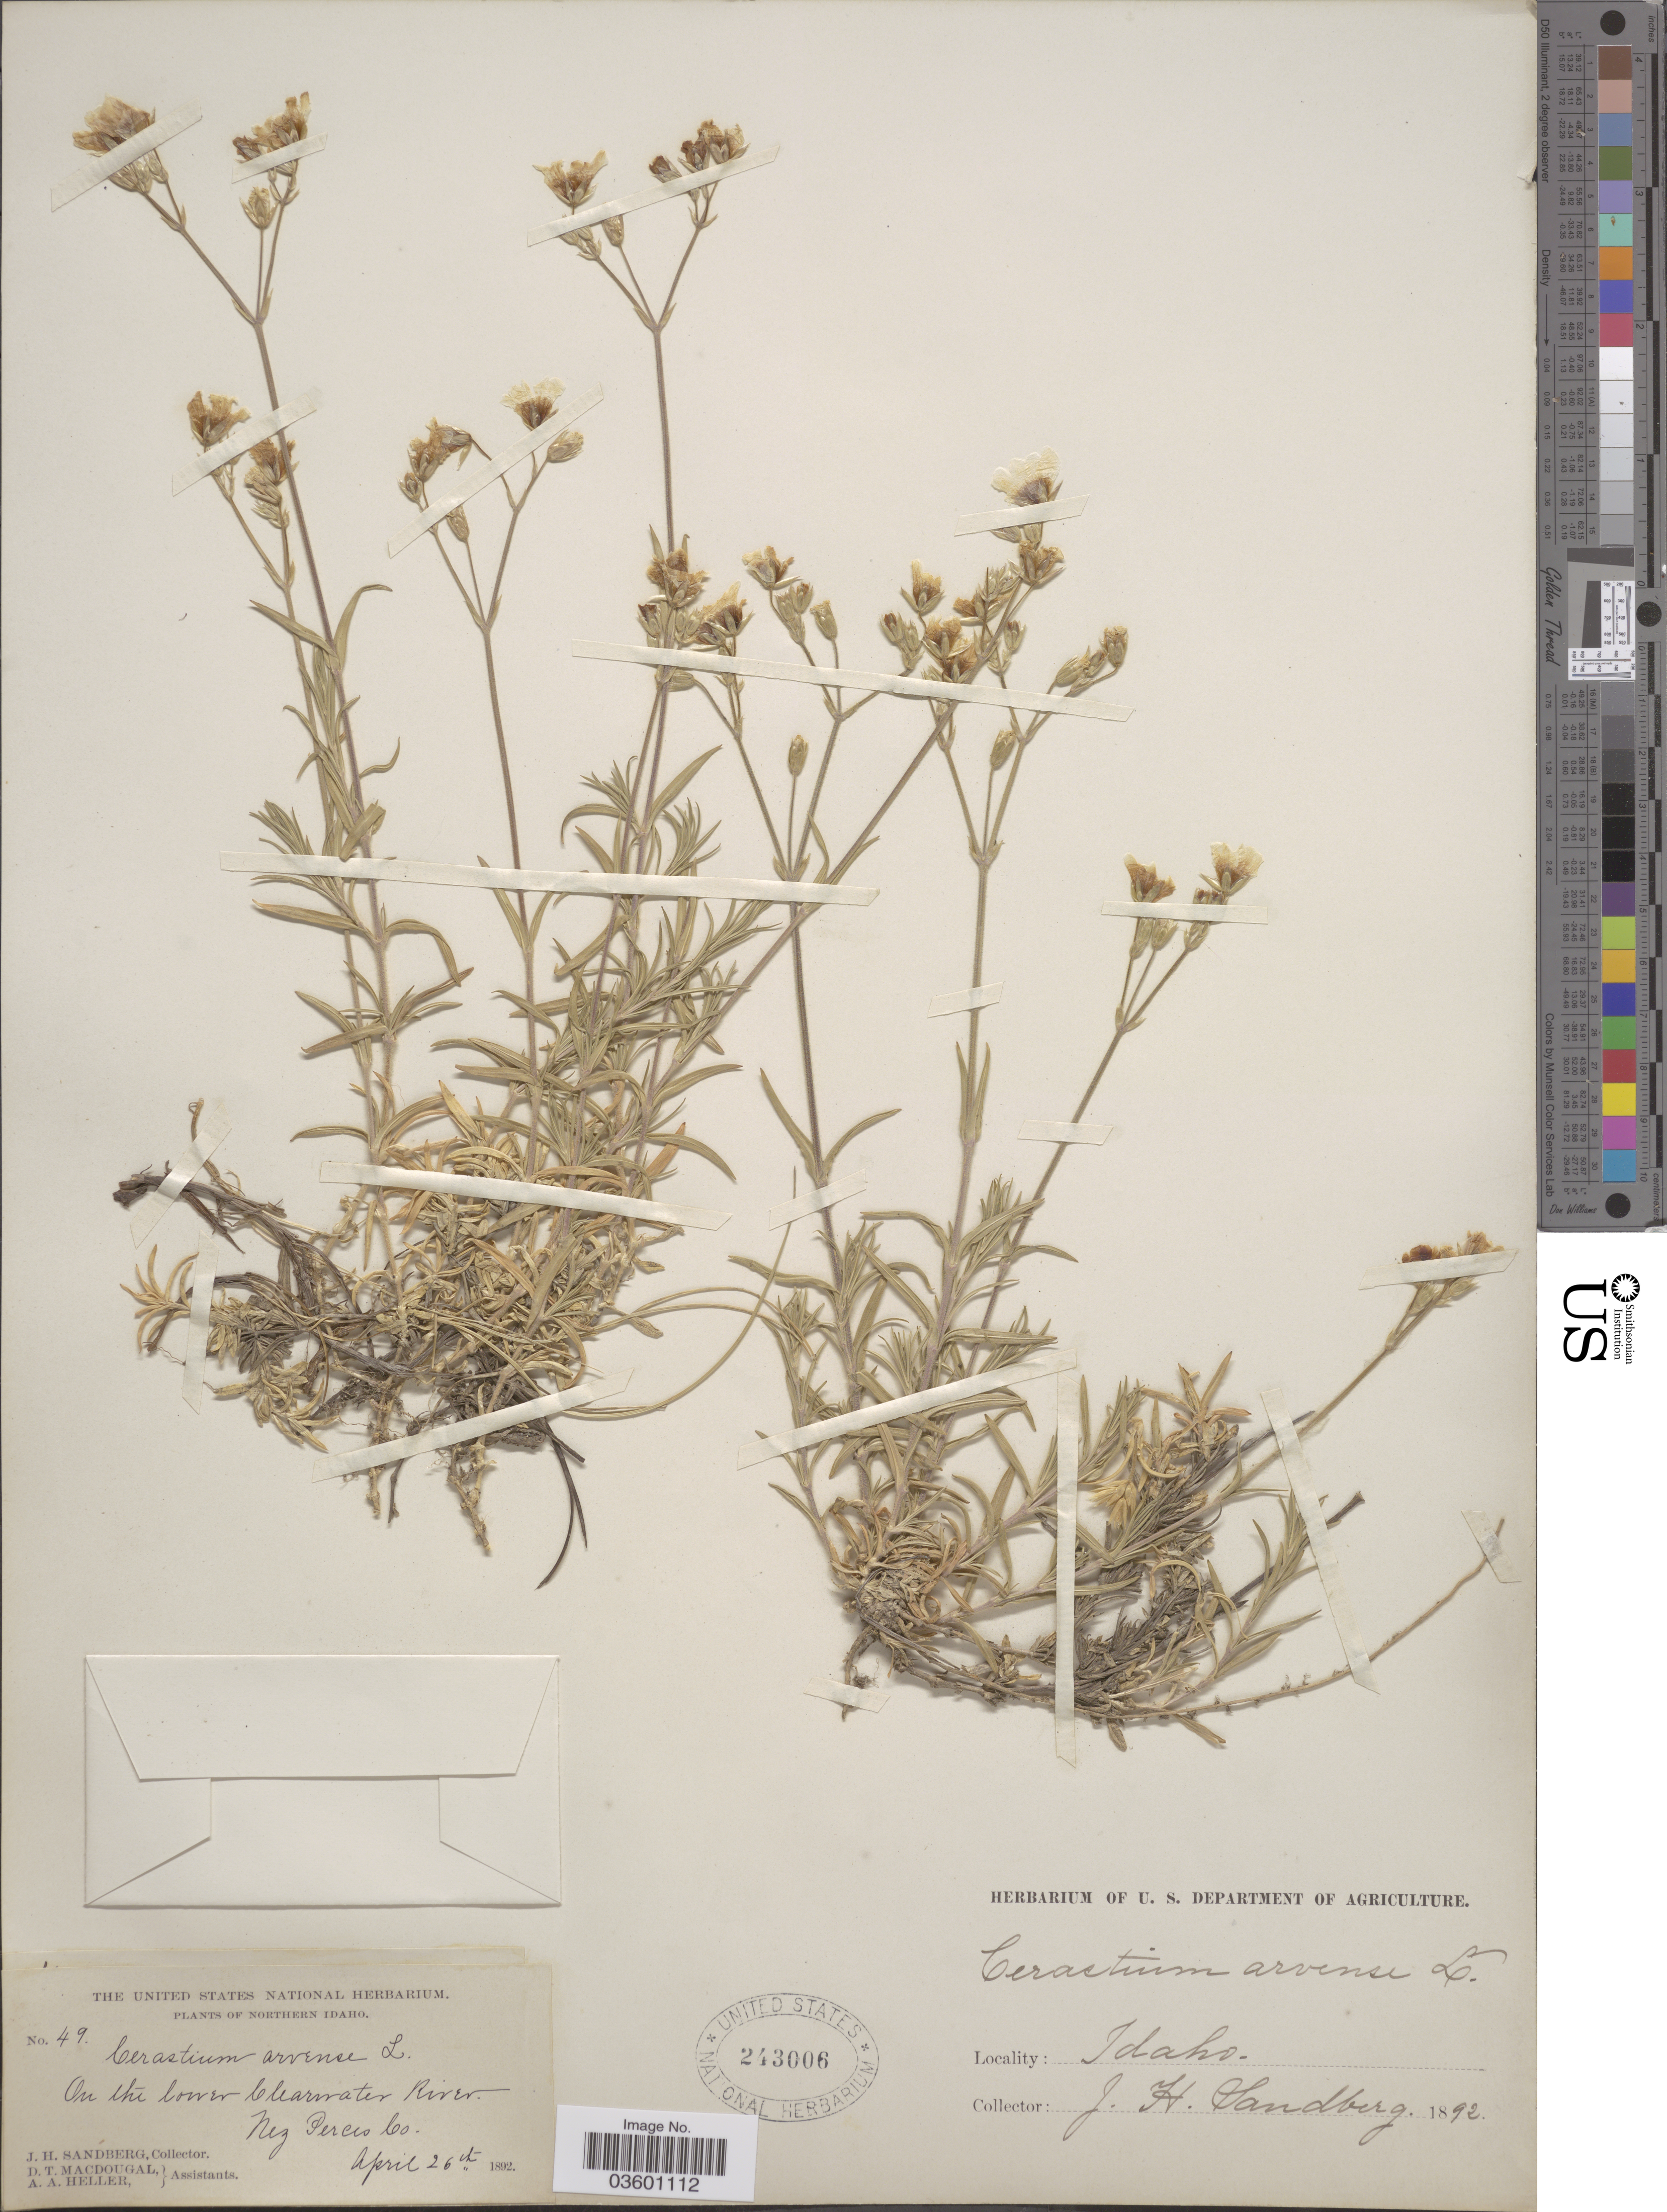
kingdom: Plantae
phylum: Tracheophyta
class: Magnoliopsida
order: Caryophyllales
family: Caryophyllaceae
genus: Cerastium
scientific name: Cerastium arvense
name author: L.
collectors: J. H. Sandberg, D. T. MacDougal & A. A. Heller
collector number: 49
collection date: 1892-04-26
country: United States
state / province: Idaho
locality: Northern Idaho. On the lower Clearwater River. Nez Perces Co.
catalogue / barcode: US 243006